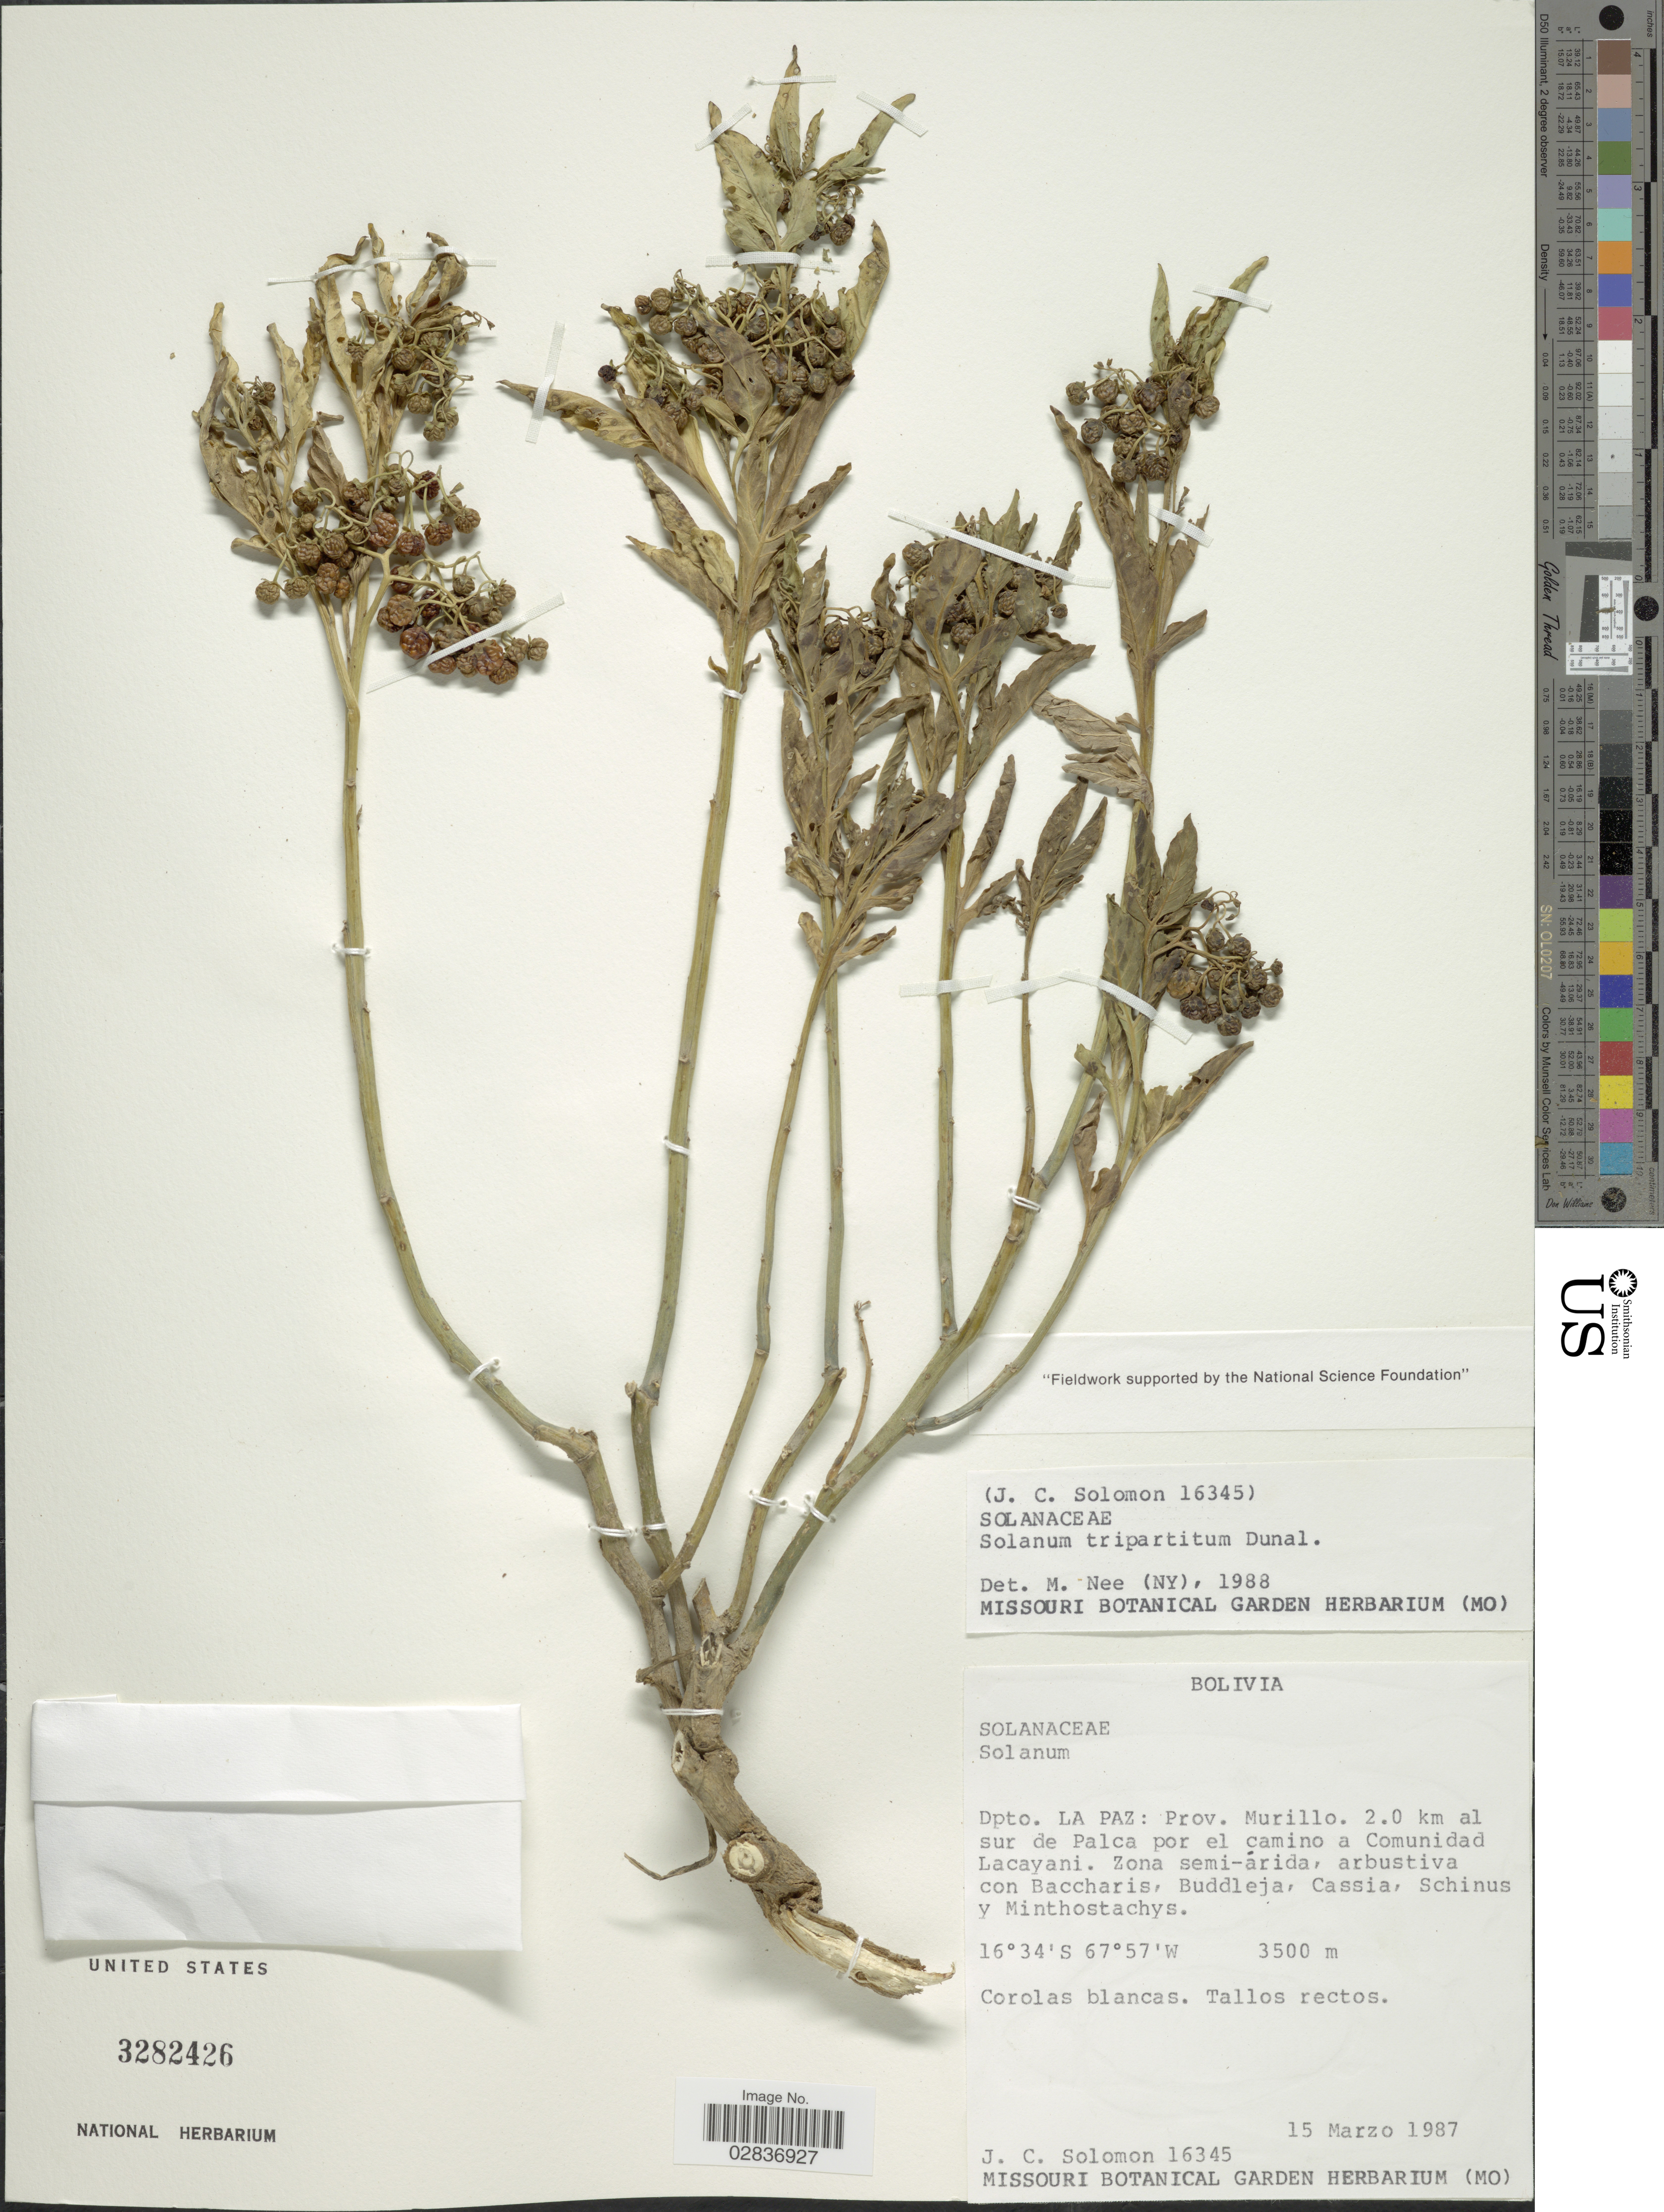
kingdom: Plantae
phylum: Tracheophyta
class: Magnoliopsida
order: Solanales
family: Solanaceae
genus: Solanum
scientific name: Solanum tripartitum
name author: Dunal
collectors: J. C. Solomon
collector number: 16345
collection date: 1987-03-15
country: Bolivia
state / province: La Paz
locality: Dpto. La Paz: Prov. Murillo. 2.0 km al sur de Palca por el camino a Comunidad Lacayani.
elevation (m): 3500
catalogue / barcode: US 3282426